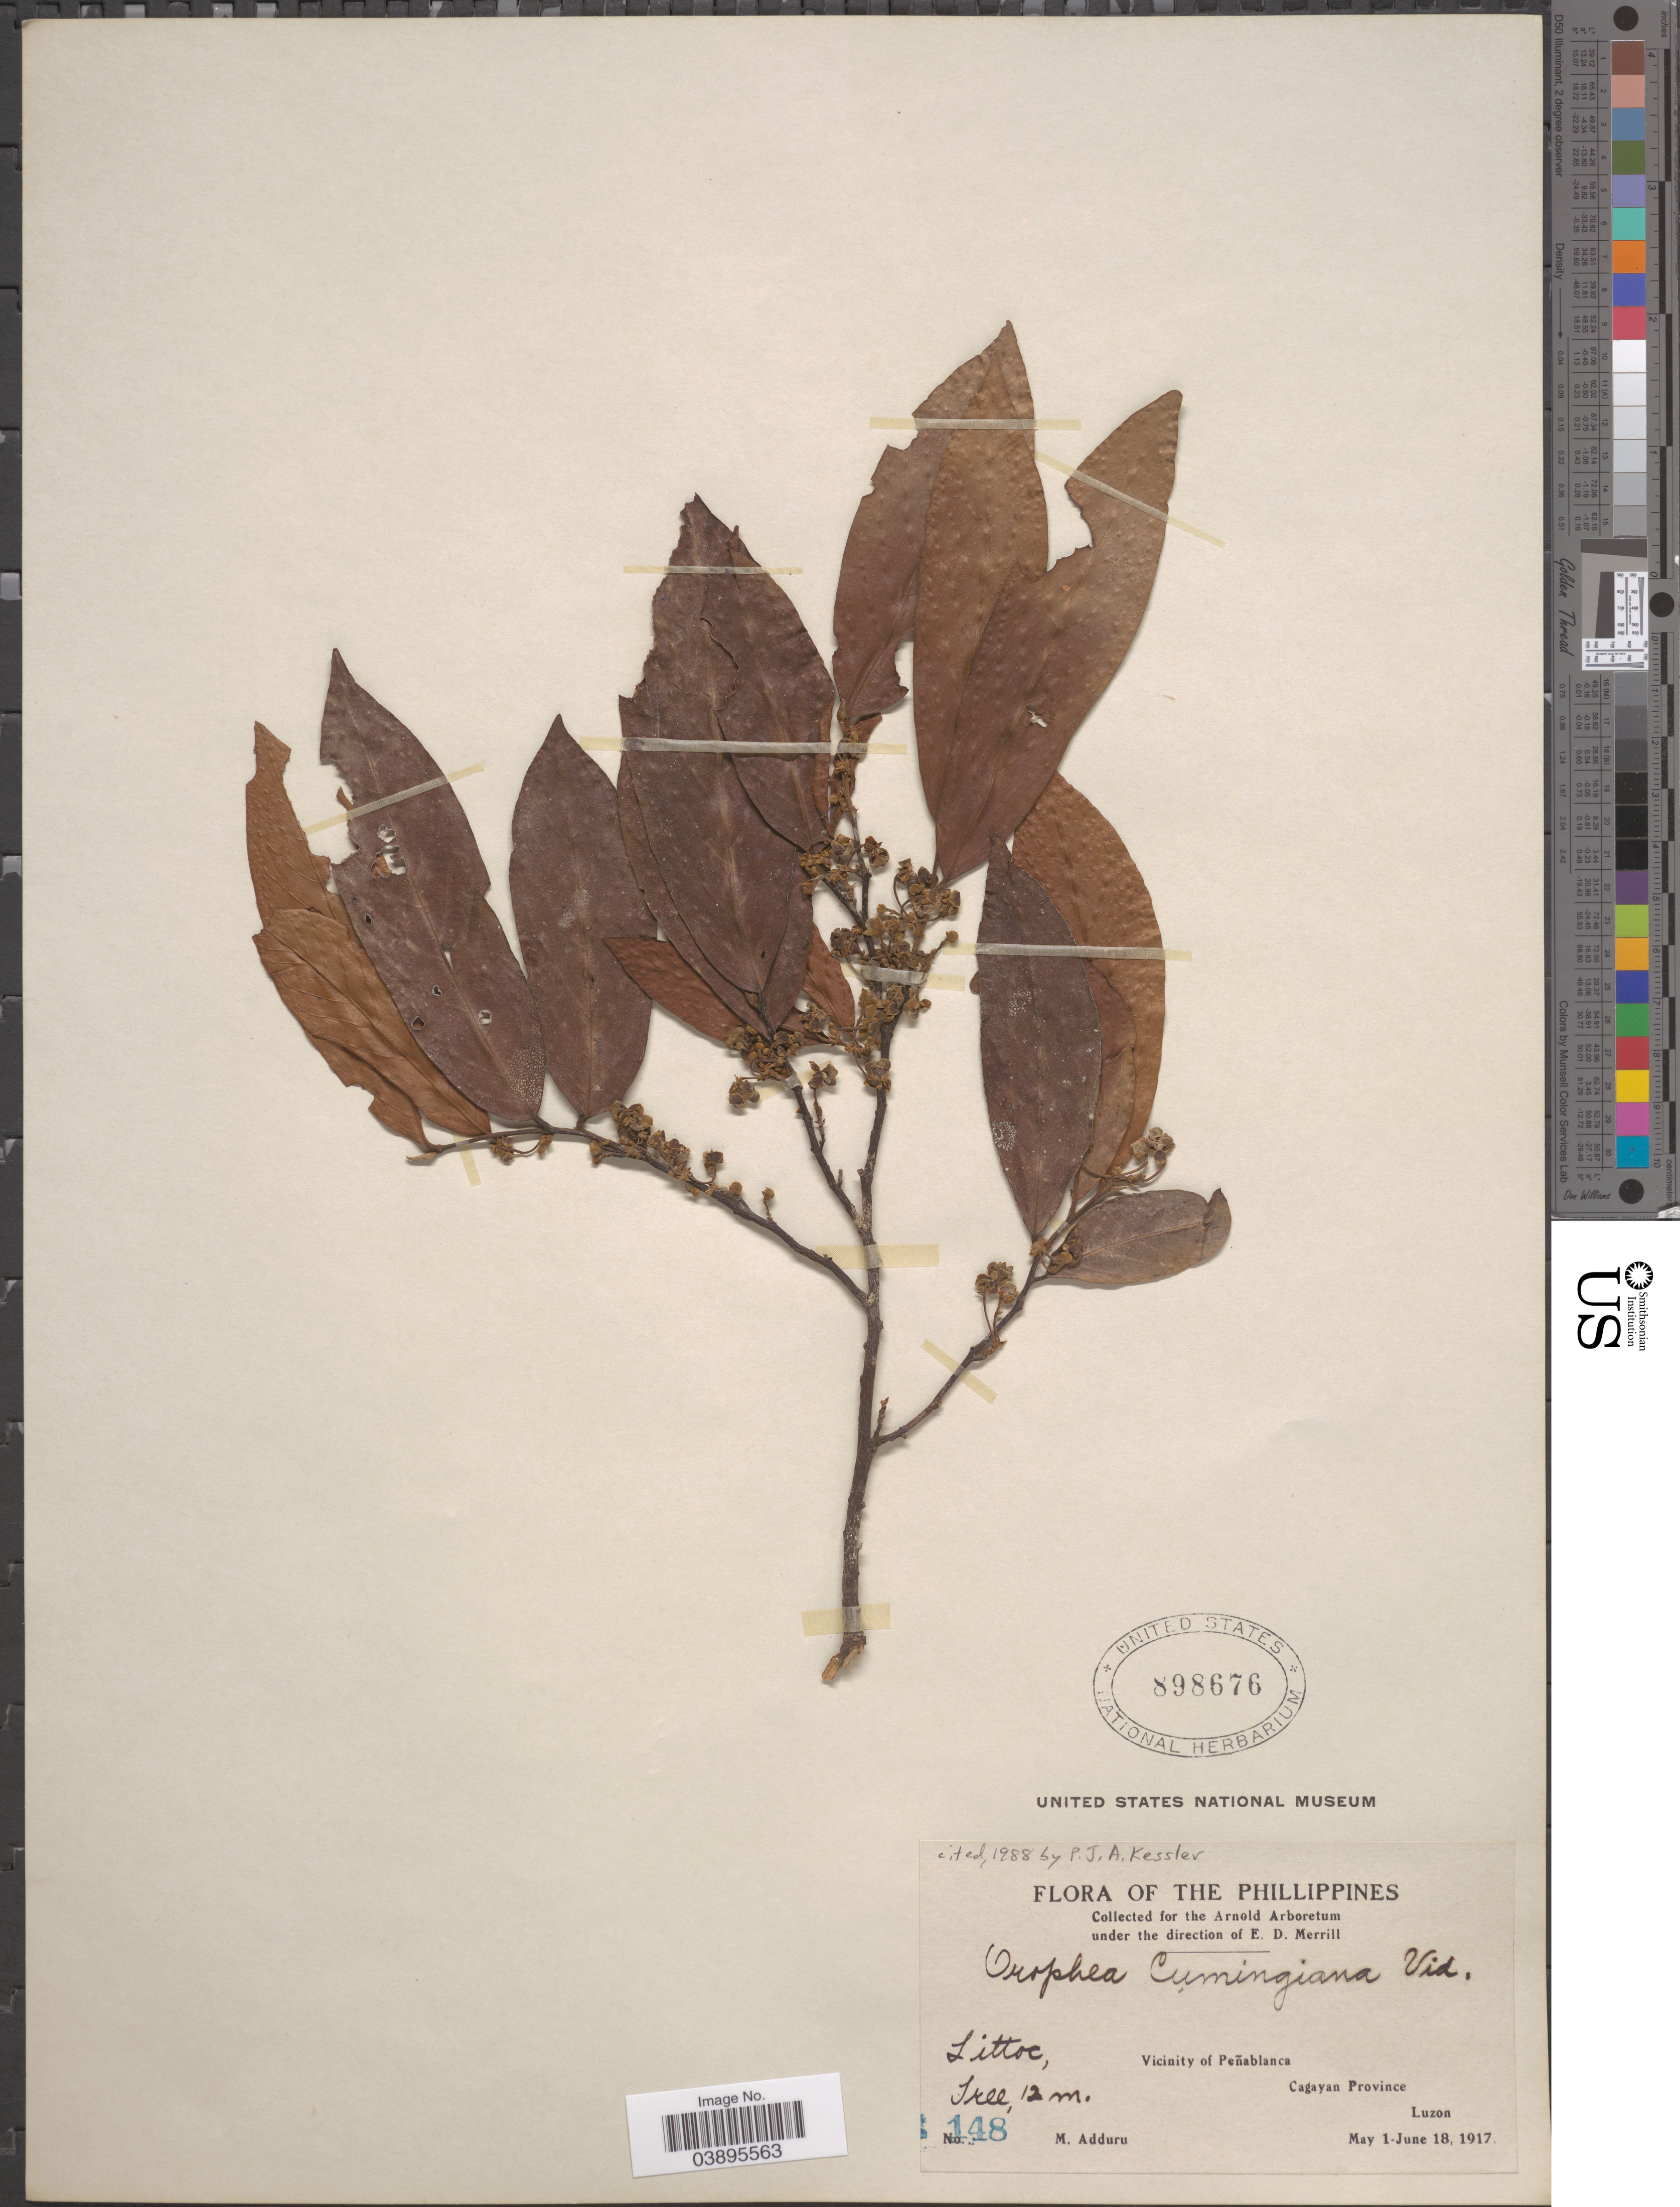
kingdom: Plantae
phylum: Tracheophyta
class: Magnoliopsida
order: Magnoliales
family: Annonaceae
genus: Orophea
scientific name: Orophea cumingiana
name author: S. Vidal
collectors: M. Adduru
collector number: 148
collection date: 1917-05-01/1917-06-18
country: Philippines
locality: Litto, Vicinity of Peñablanca, Cagayan Province, Luzon.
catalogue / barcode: US 898676